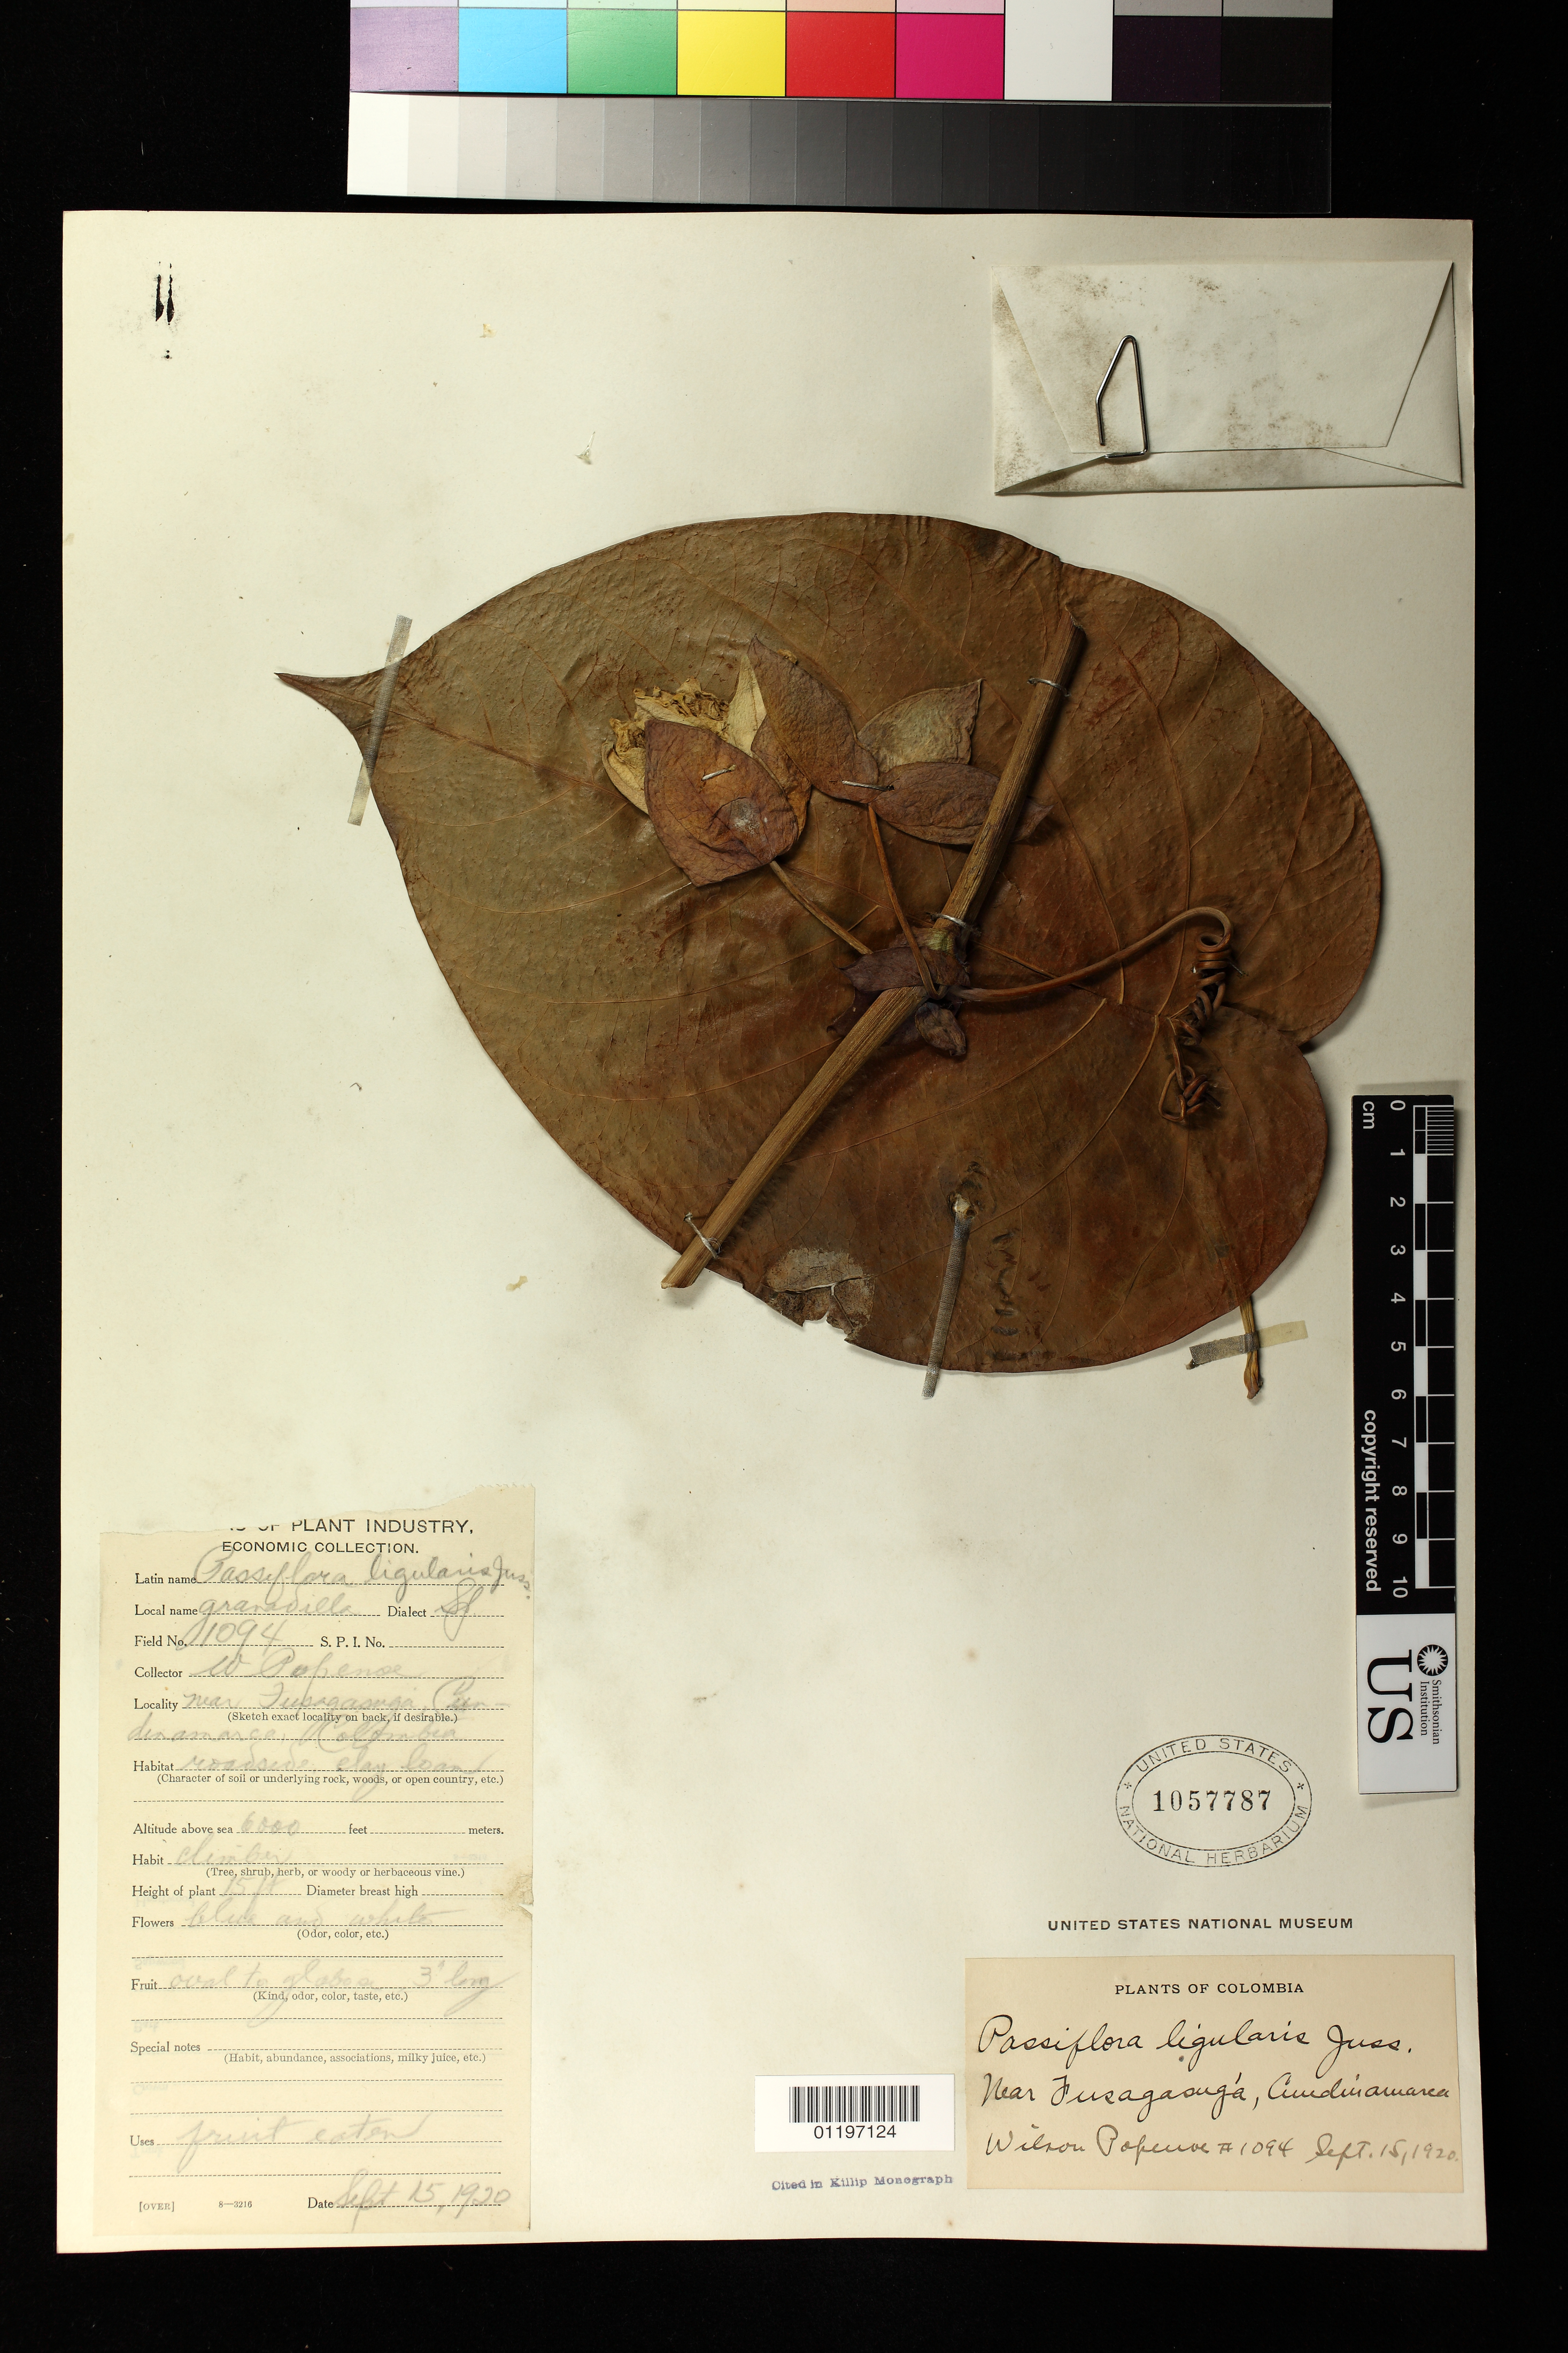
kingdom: Plantae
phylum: Tracheophyta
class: Magnoliopsida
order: Malpighiales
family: Passifloraceae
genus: Passiflora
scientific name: Passiflora ligularis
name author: Juss.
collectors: W. Popenoe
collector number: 1094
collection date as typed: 15 Sep 1920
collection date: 1920-09-15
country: Colombia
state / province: Cundinamarca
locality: Near Fusagasugá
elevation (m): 1829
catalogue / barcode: US 1057787